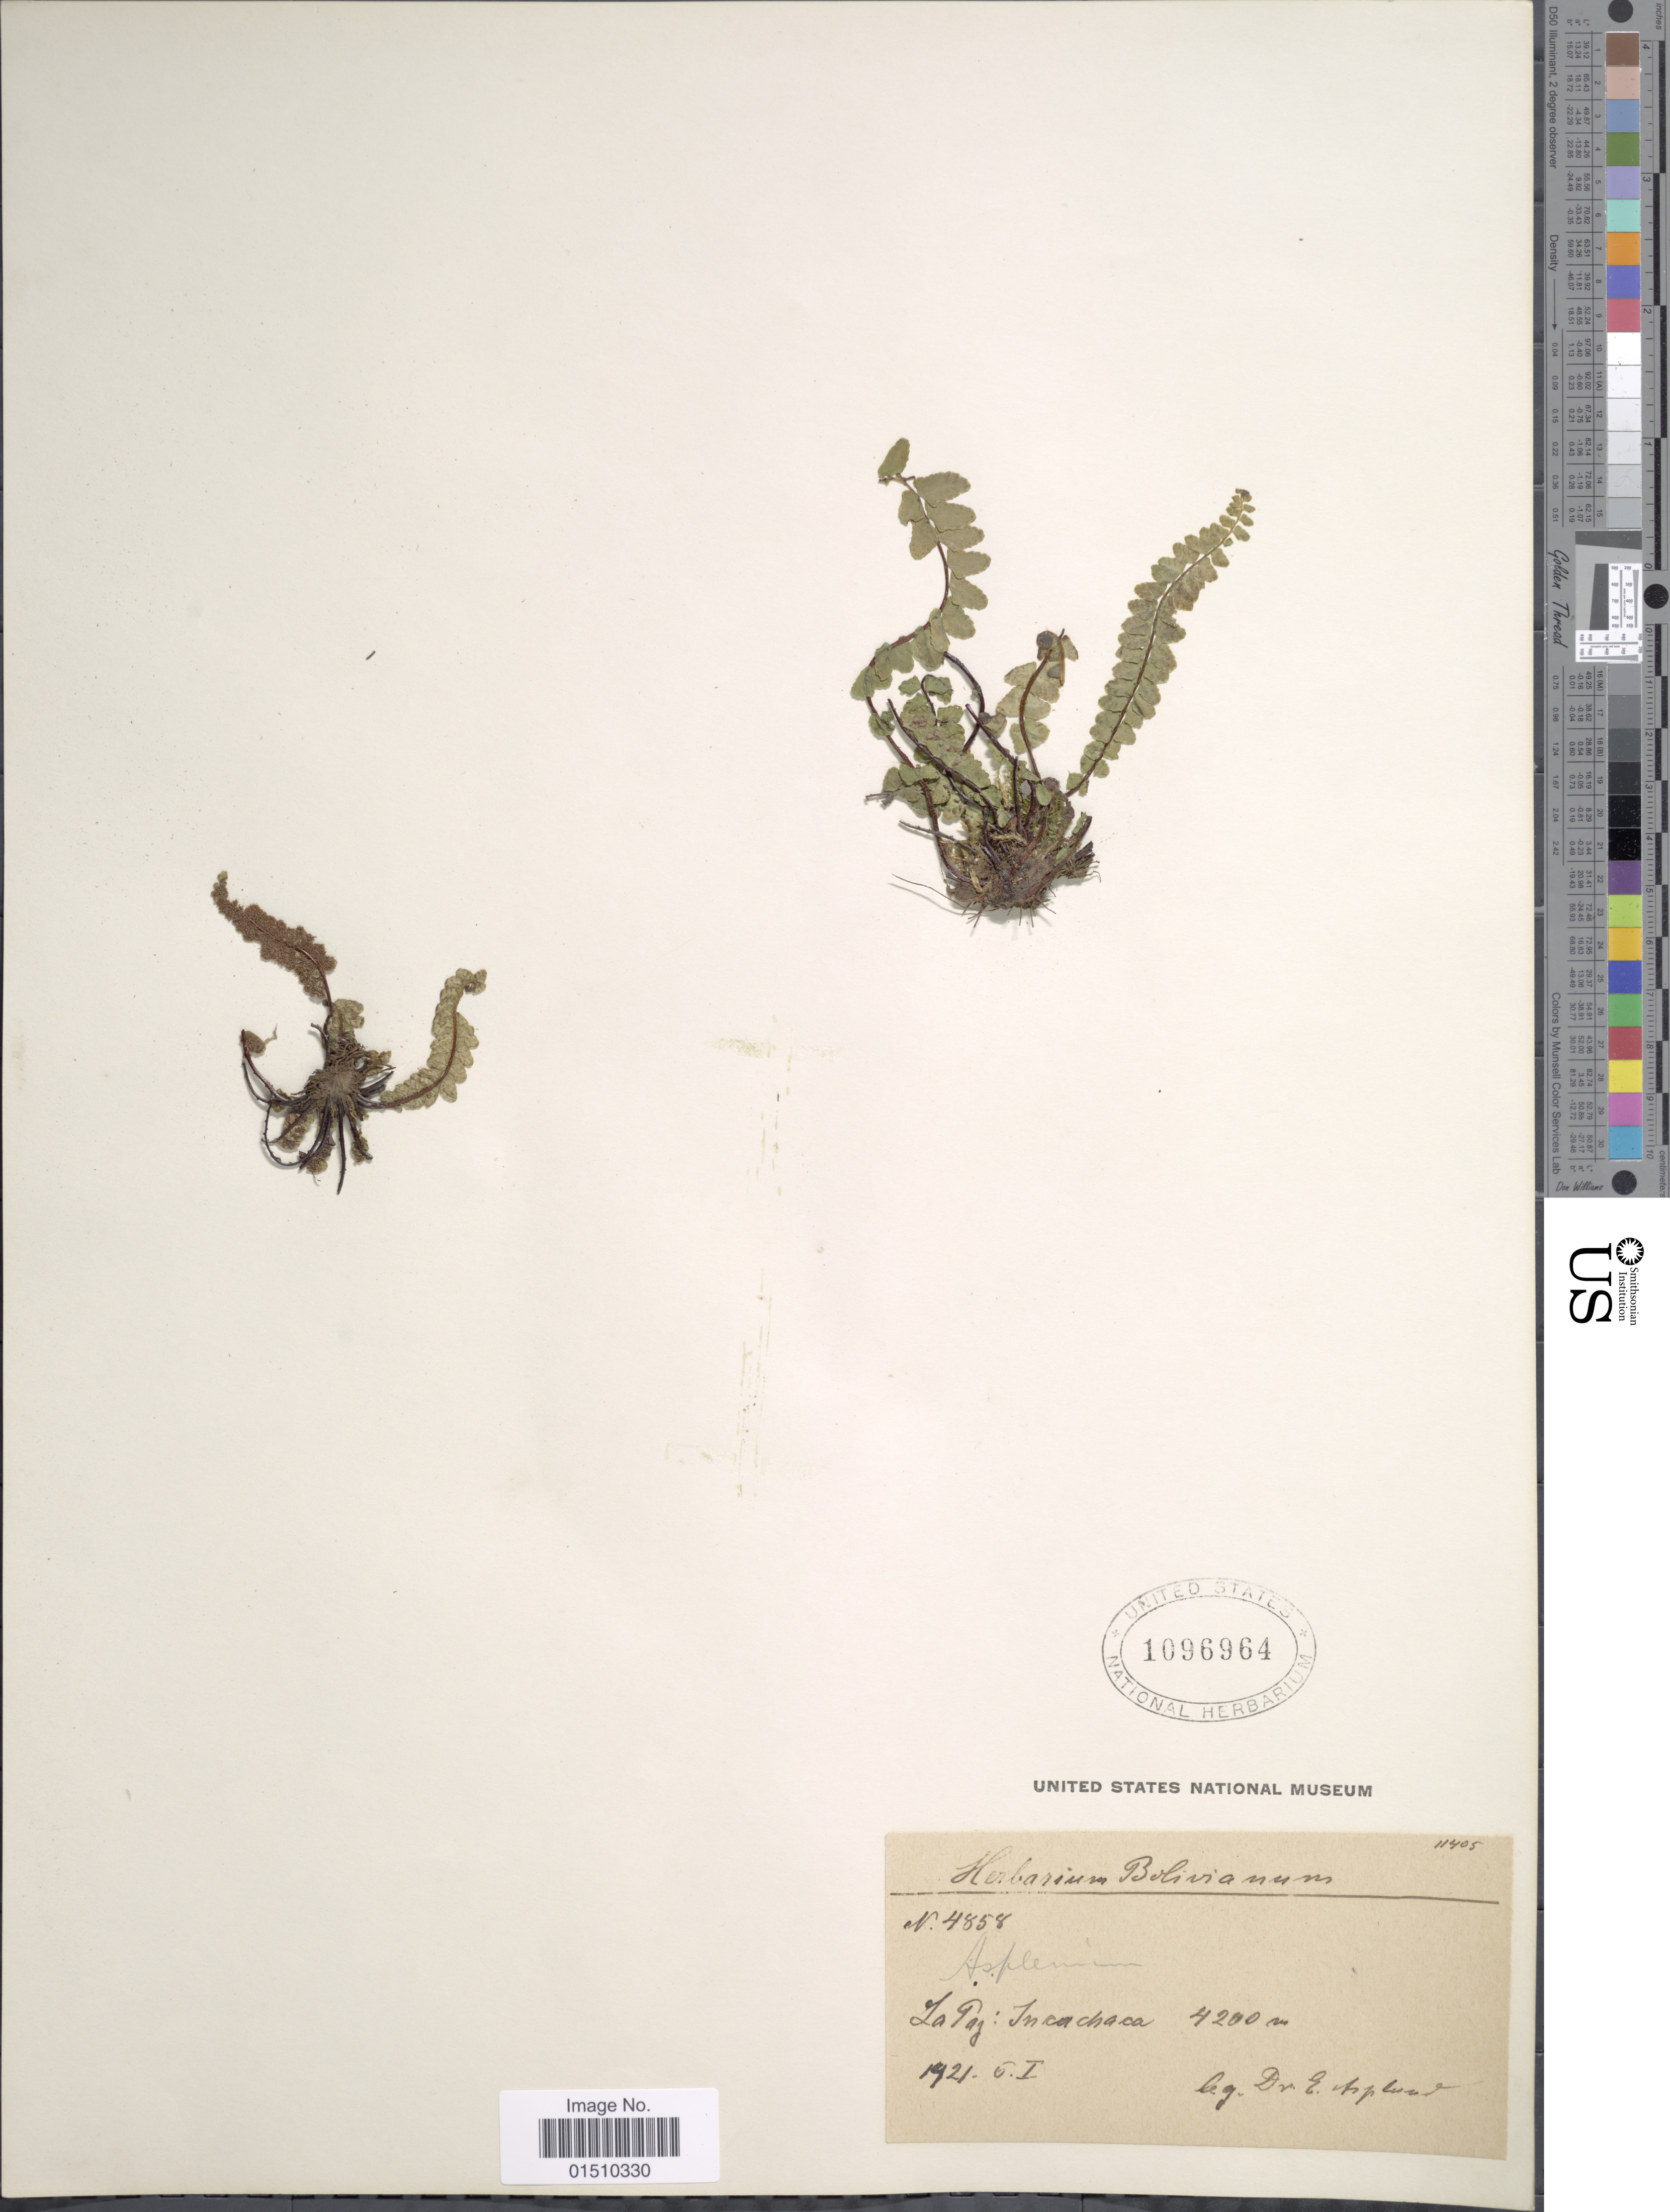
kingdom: Plantae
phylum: Tracheophyta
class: Polypodiopsida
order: Polypodiales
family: Aspleniaceae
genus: Asplenium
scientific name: Asplenium castaneum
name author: Schltdl. & Cham.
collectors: E. Asplund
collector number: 4858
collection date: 1921-01-06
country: Bolivia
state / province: La Paz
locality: Bolivianum, La Paz, Incachaca.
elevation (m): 4200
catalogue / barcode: US 1096964